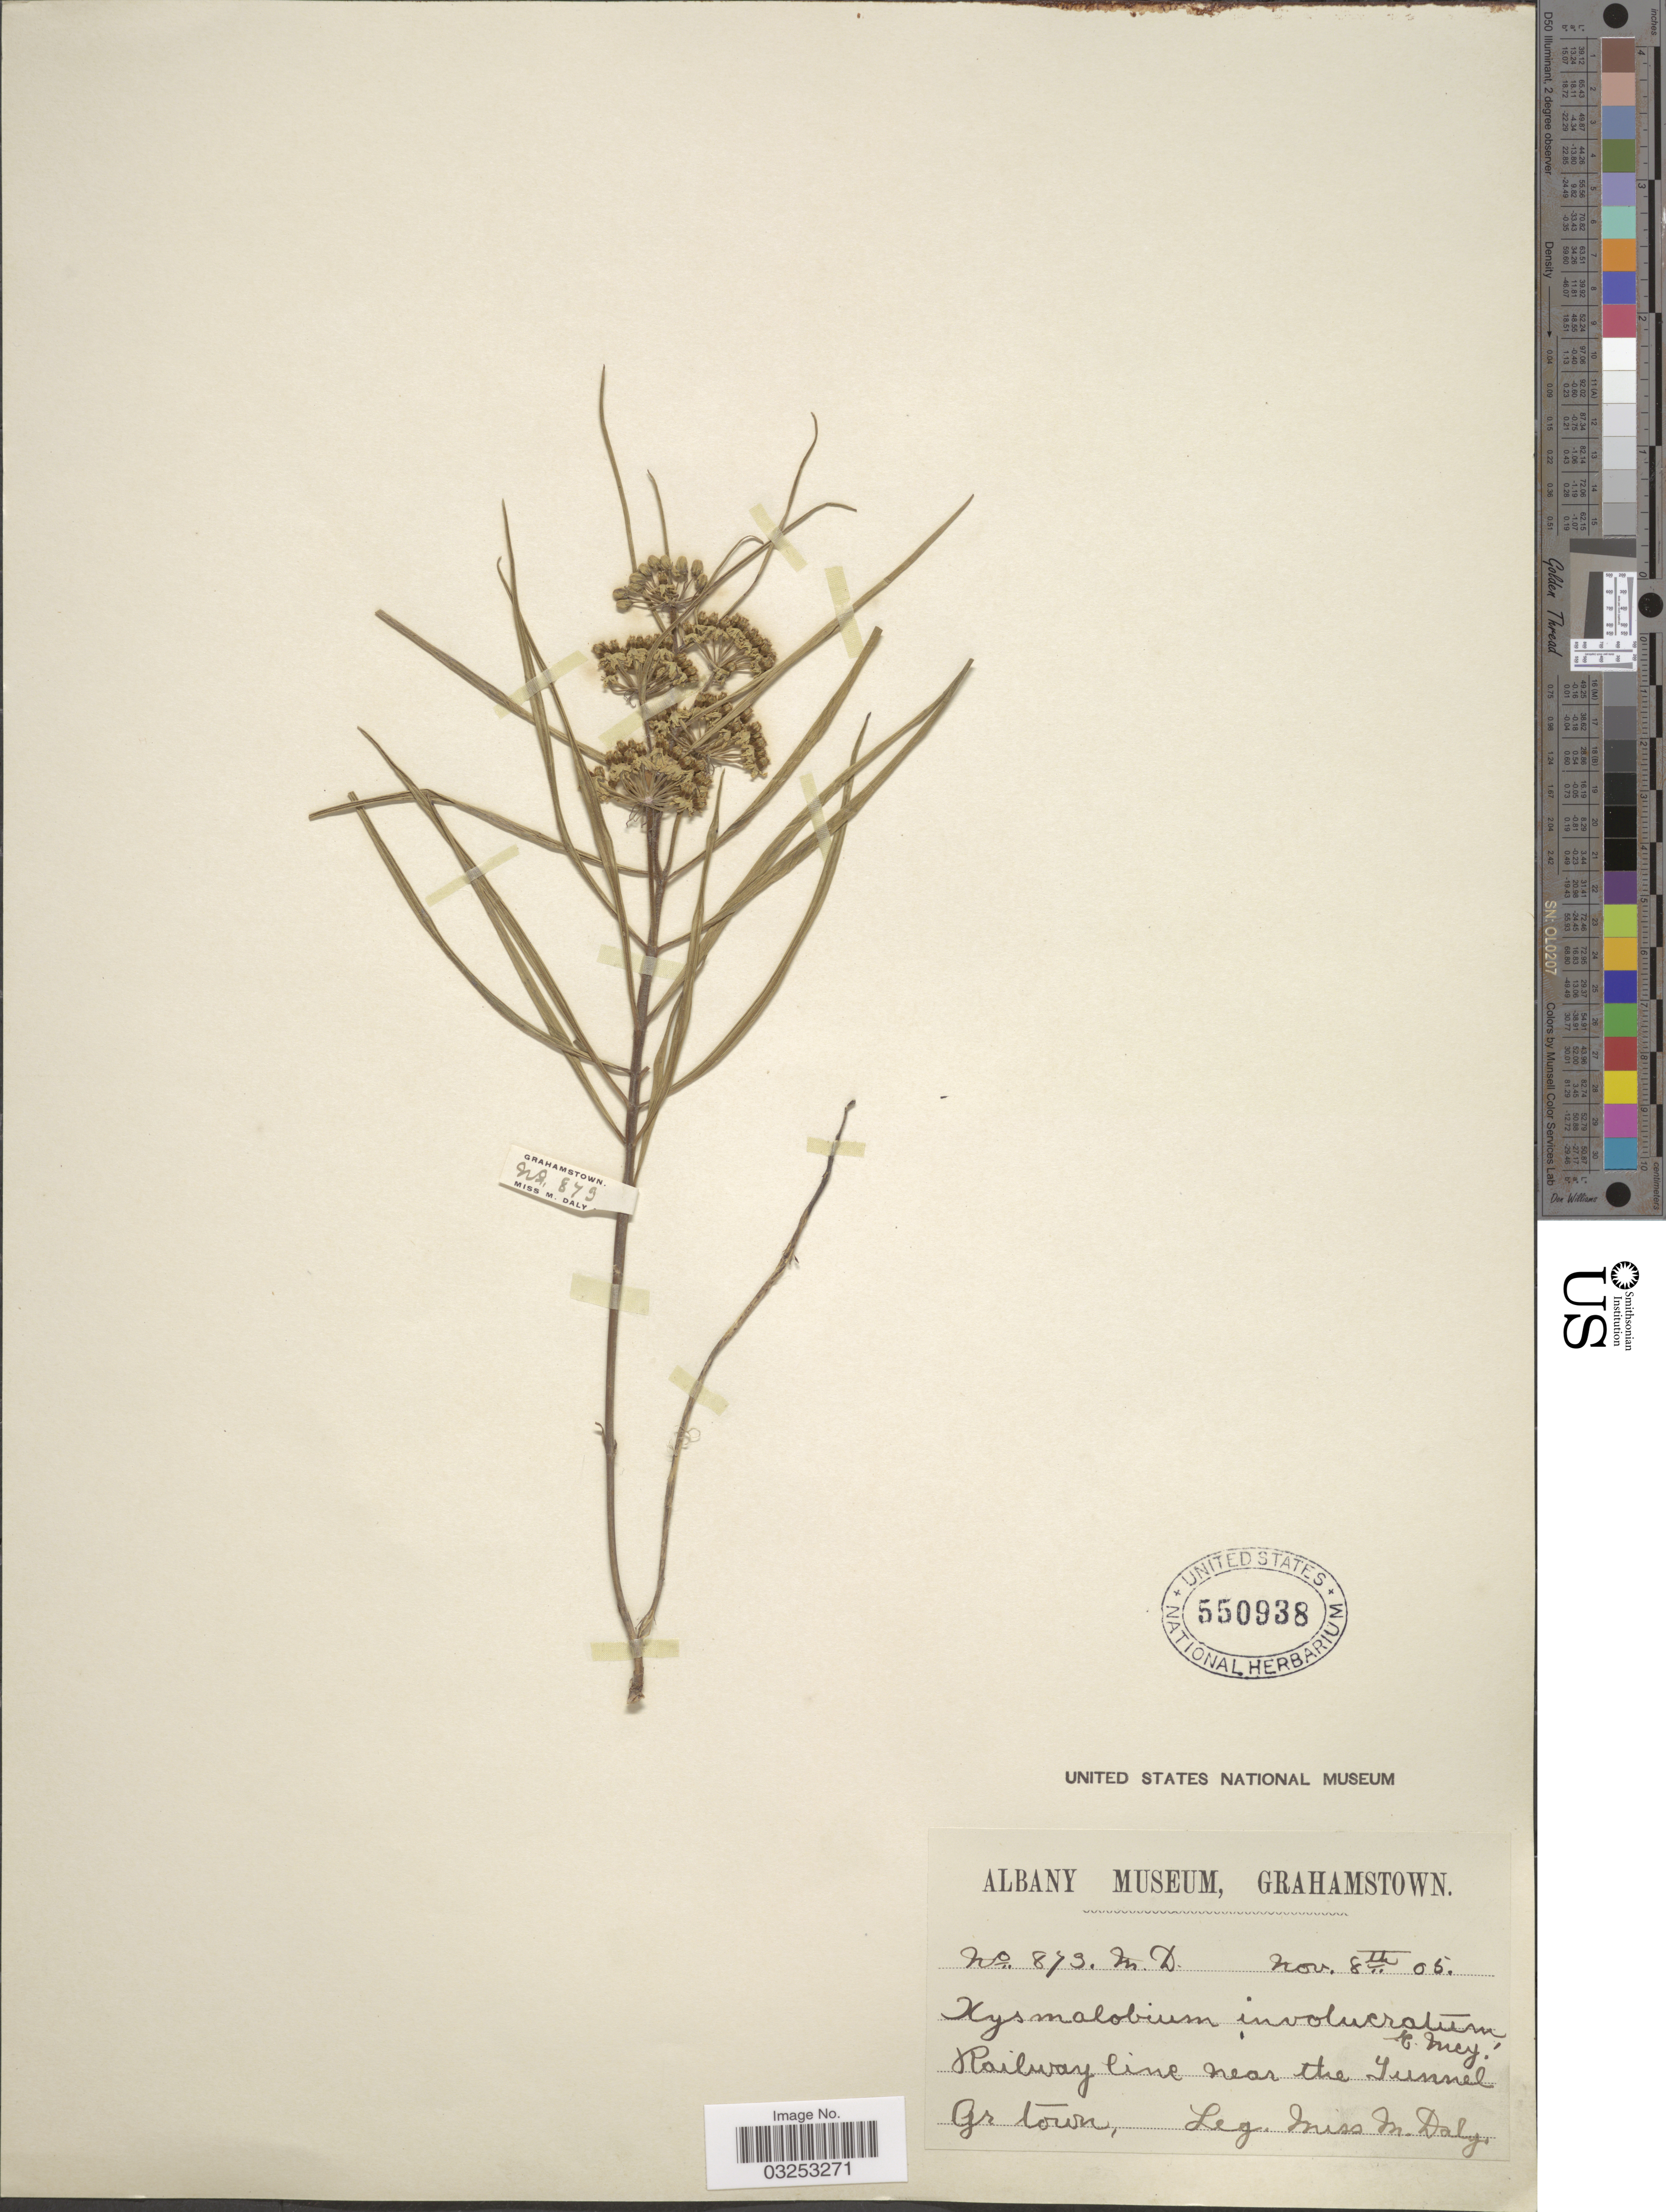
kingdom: Plantae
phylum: Tracheophyta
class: Magnoliopsida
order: Gentianales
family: Apocynaceae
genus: Xysmalobium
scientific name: Xysmalobium involucratum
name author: (E. Mey.) Decne.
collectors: M. Daly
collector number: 873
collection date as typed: Transcribed d/m/y: 8/11/5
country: South Africa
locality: Railway line near the Tunnel, Grahamstown.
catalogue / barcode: US 550938